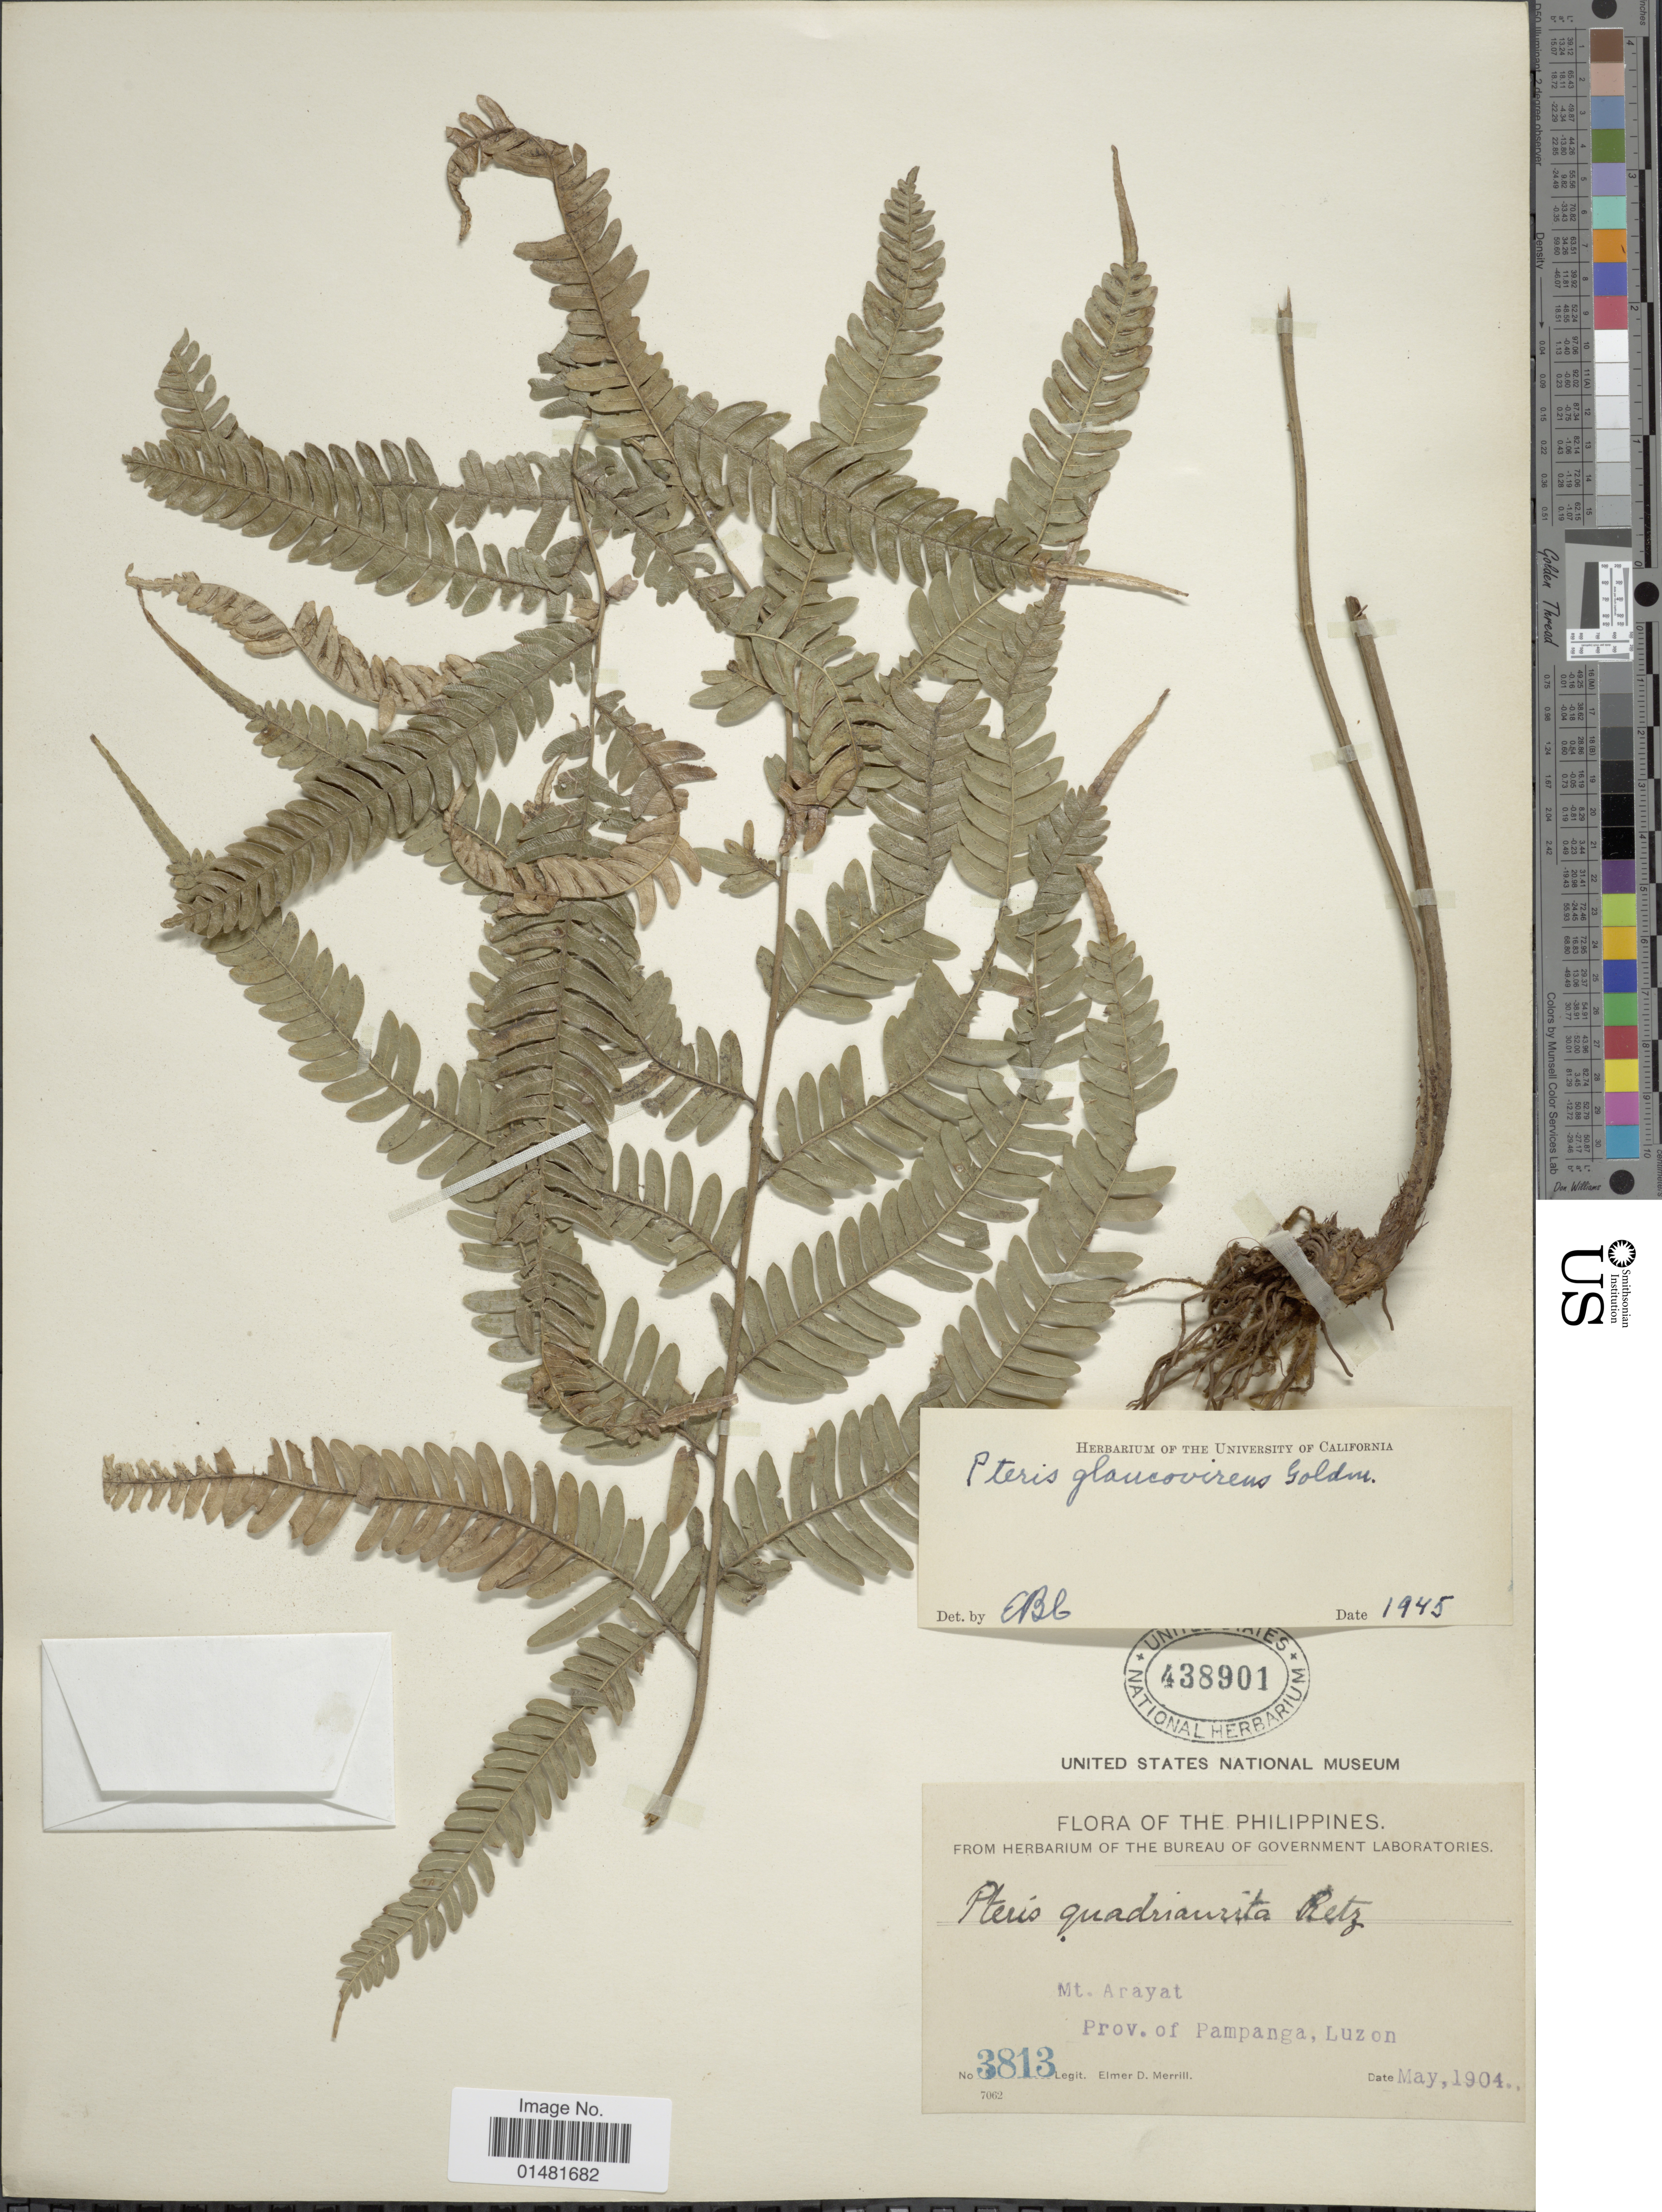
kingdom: Plantae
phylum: Tracheophyta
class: Polypodiopsida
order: Polypodiales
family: Pteridaceae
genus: Pteris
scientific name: Pteris glaucovirens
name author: Goldm.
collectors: E. D. Merrill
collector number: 3813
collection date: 1904-05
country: Philippines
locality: Mt. Arayat, Prov. of Pampanga, Luzon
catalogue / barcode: US 438901